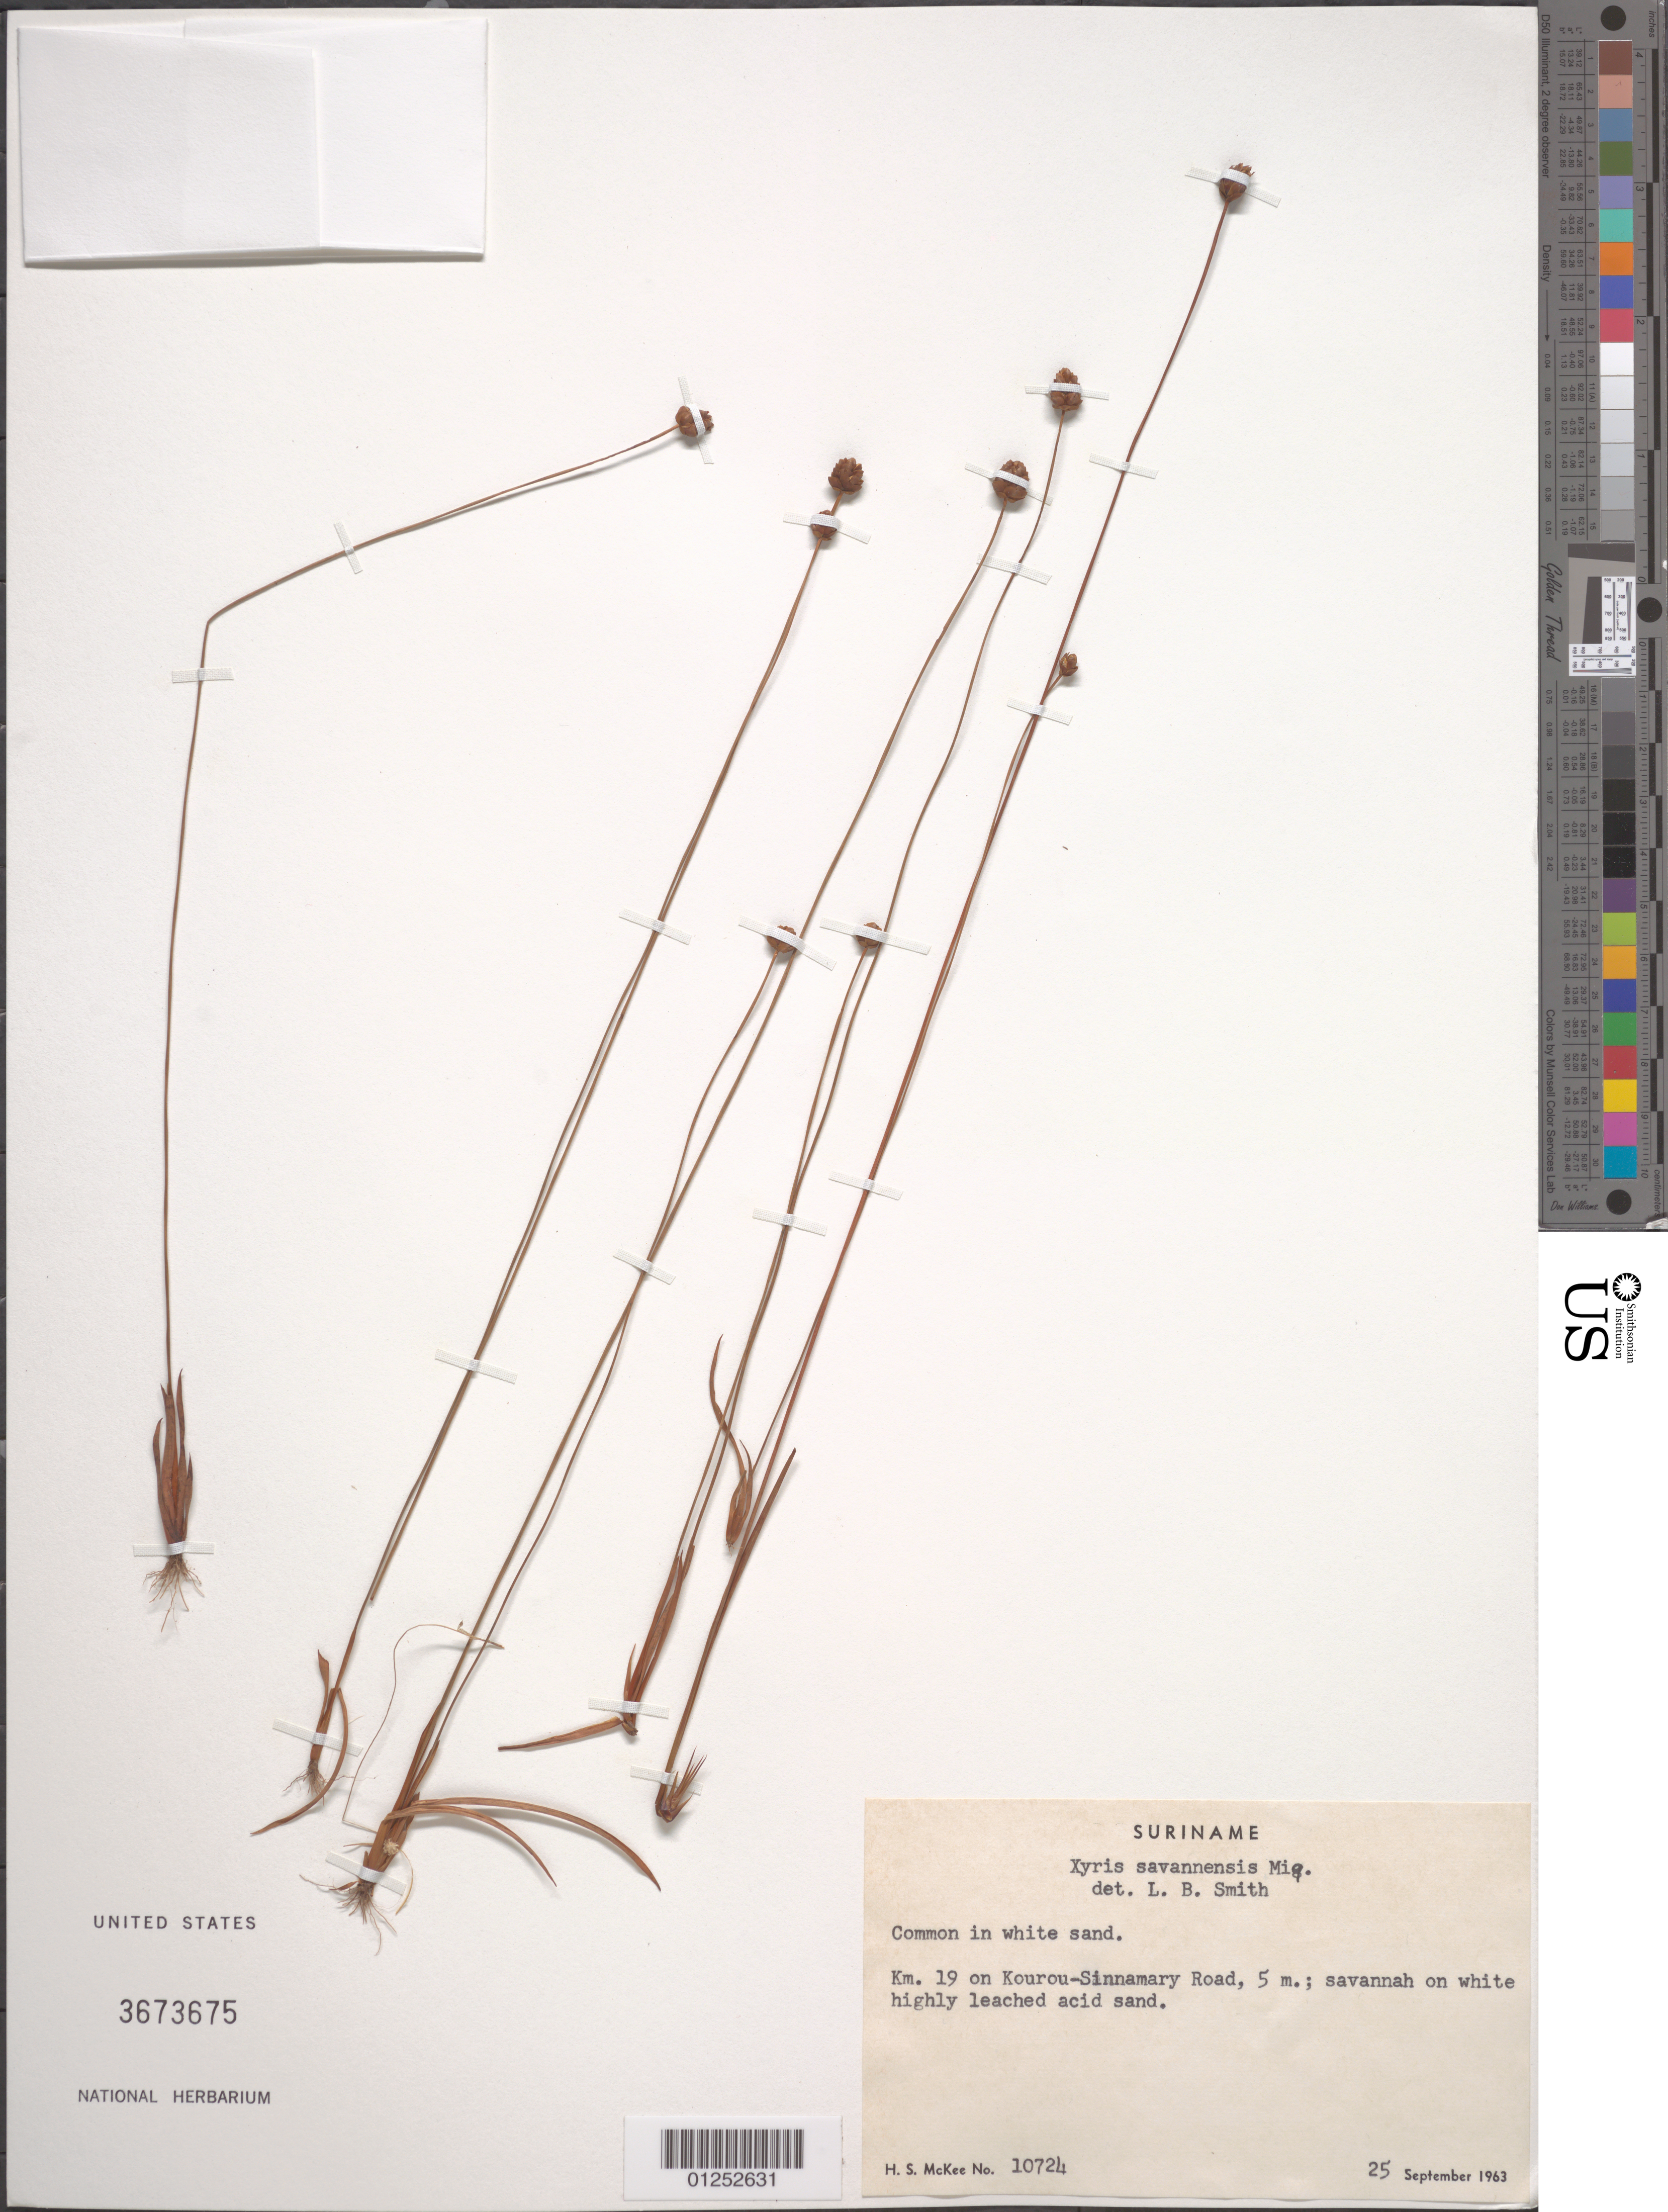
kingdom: Plantae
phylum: Tracheophyta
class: Liliopsida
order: Poales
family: Xyridaceae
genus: Xyris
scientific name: Xyris savanensis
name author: Miq.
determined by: Smith, Lyman B., (US), NMNH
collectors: H. S. McKee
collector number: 10724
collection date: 1963-09-25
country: Suriname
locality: Km. 19 on Kourou-Sinnamary Road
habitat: Savanna on white highly leached acid sand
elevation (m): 5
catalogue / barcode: US 3673675